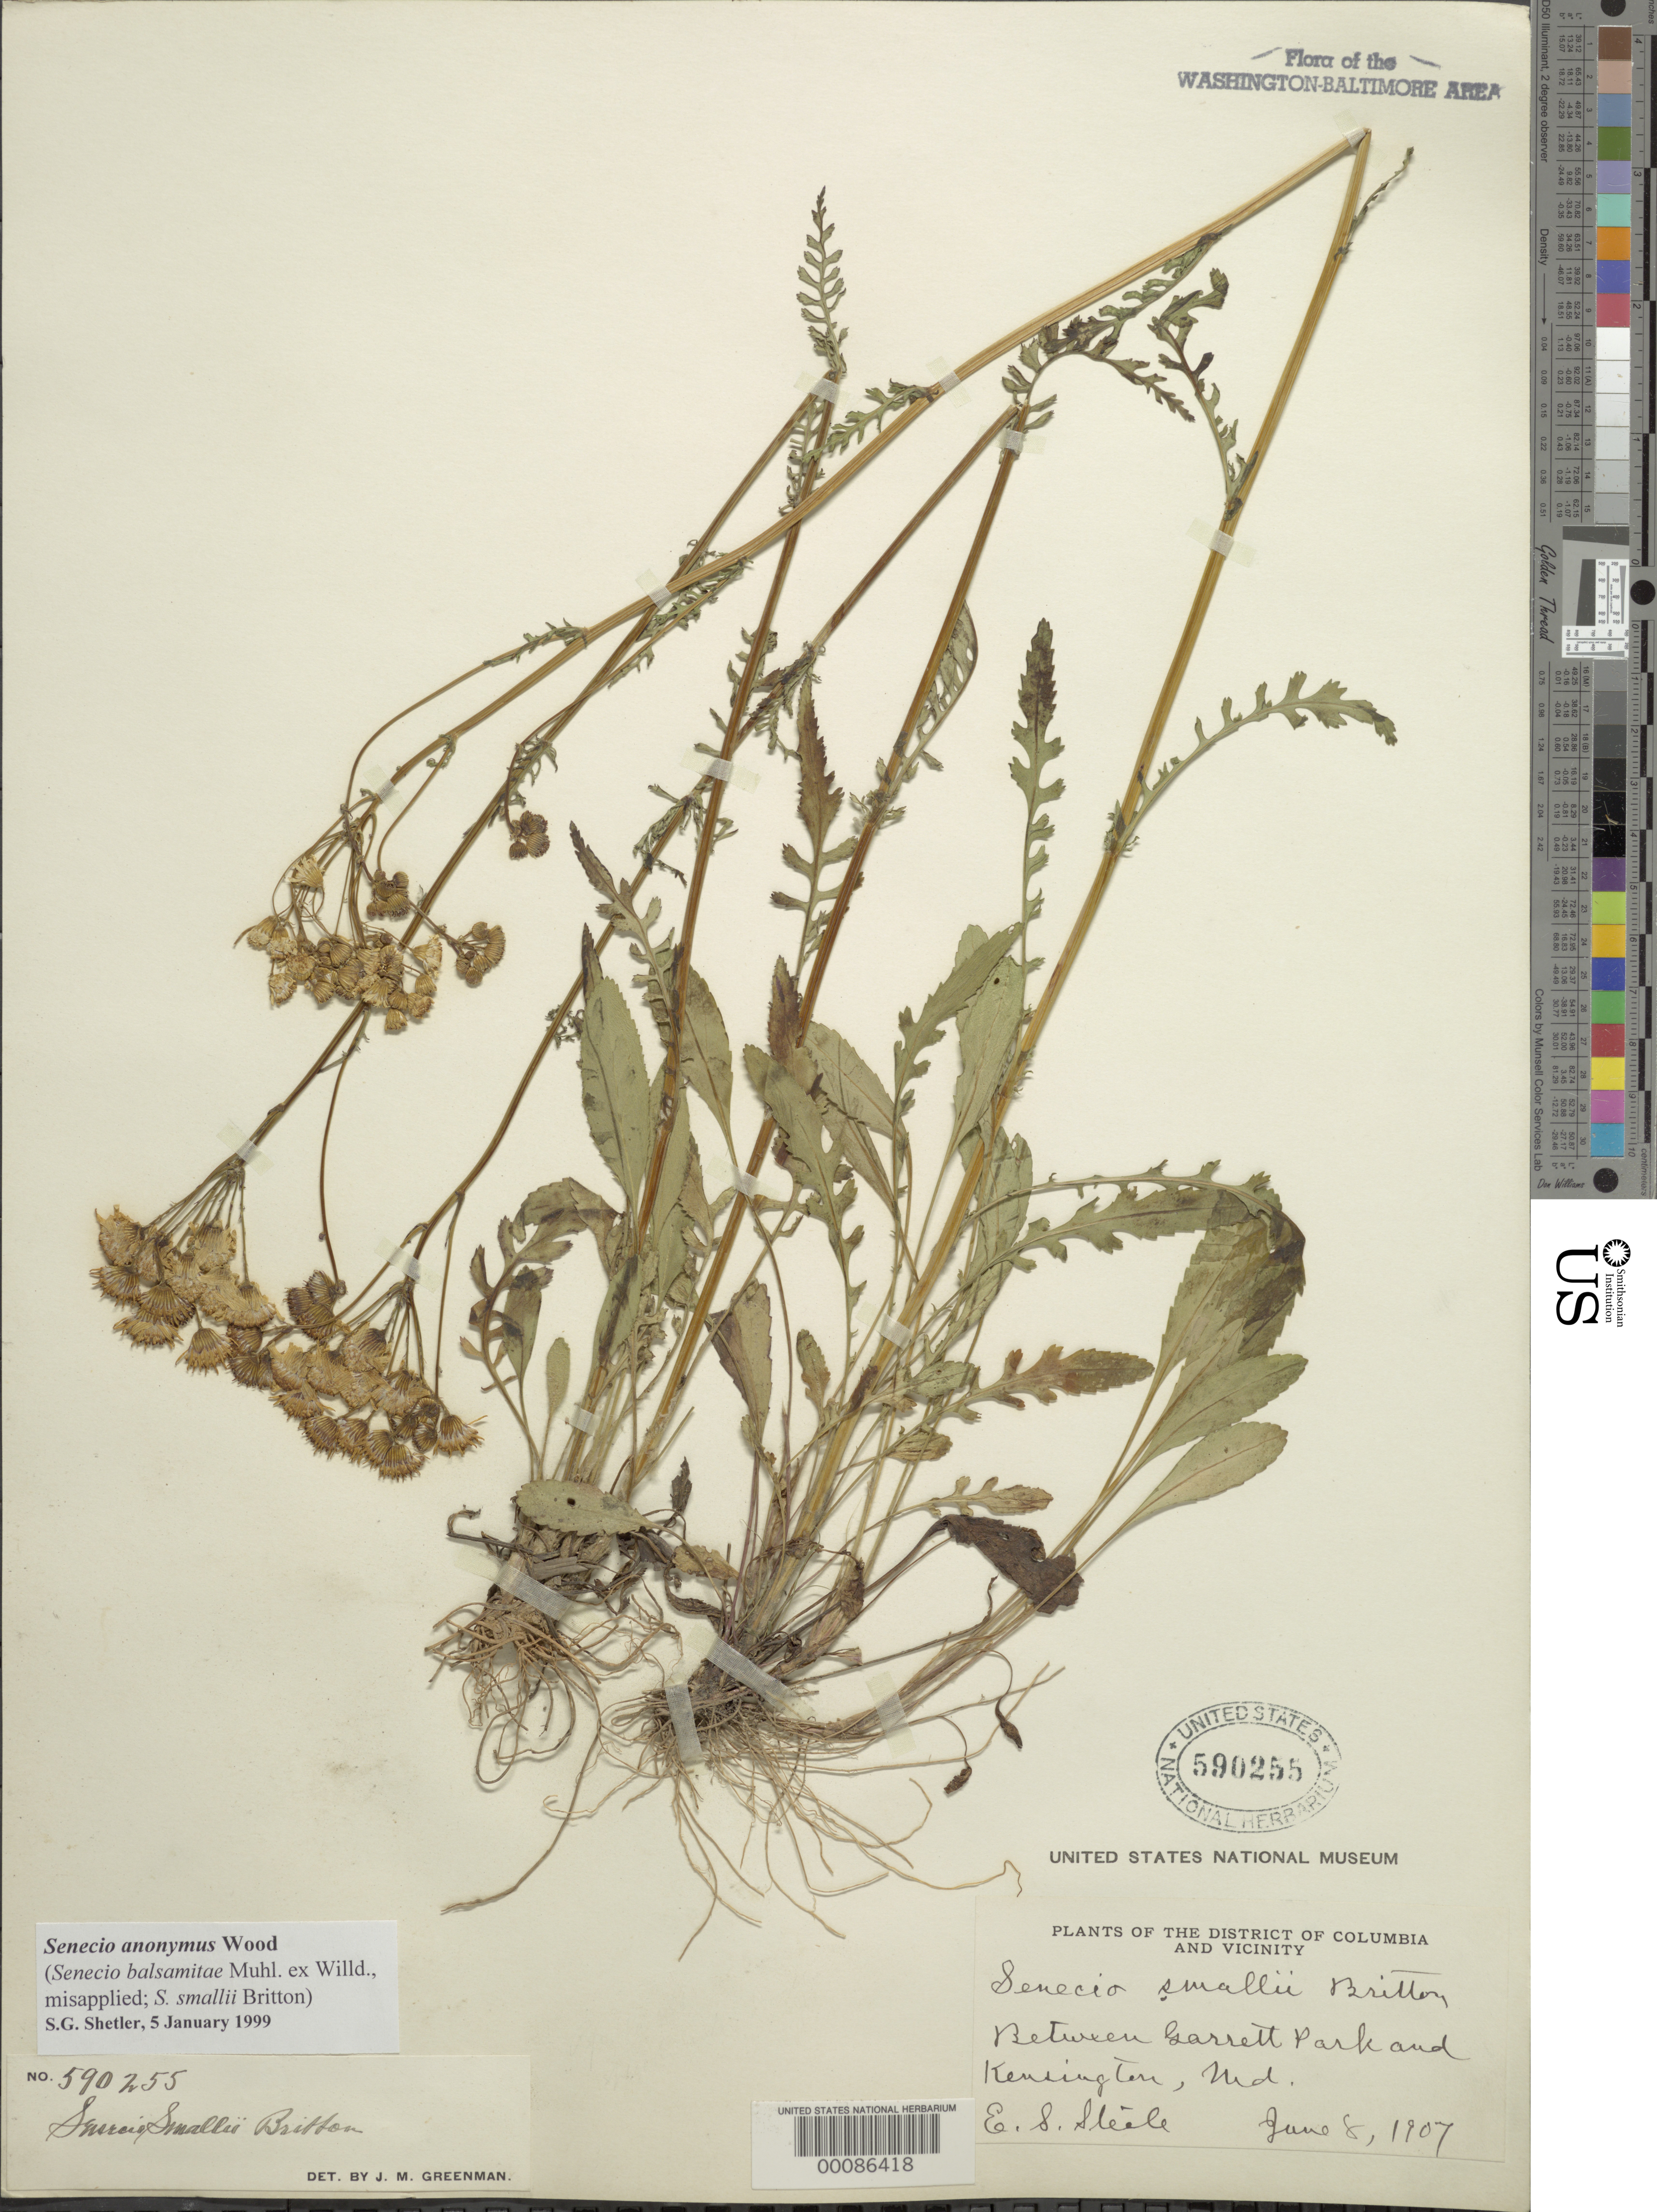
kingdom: Plantae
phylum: Tracheophyta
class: Magnoliopsida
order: Asterales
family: Asteraceae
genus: Packera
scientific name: Packera anonyma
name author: (Alph. Wood) W.A. Weber & Á. Löve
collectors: E. Steele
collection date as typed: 08 Jun 1907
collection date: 1907-06-08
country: United States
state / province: Maryland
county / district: Montgomery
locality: between Garrett Park and Kensington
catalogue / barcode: US 590255